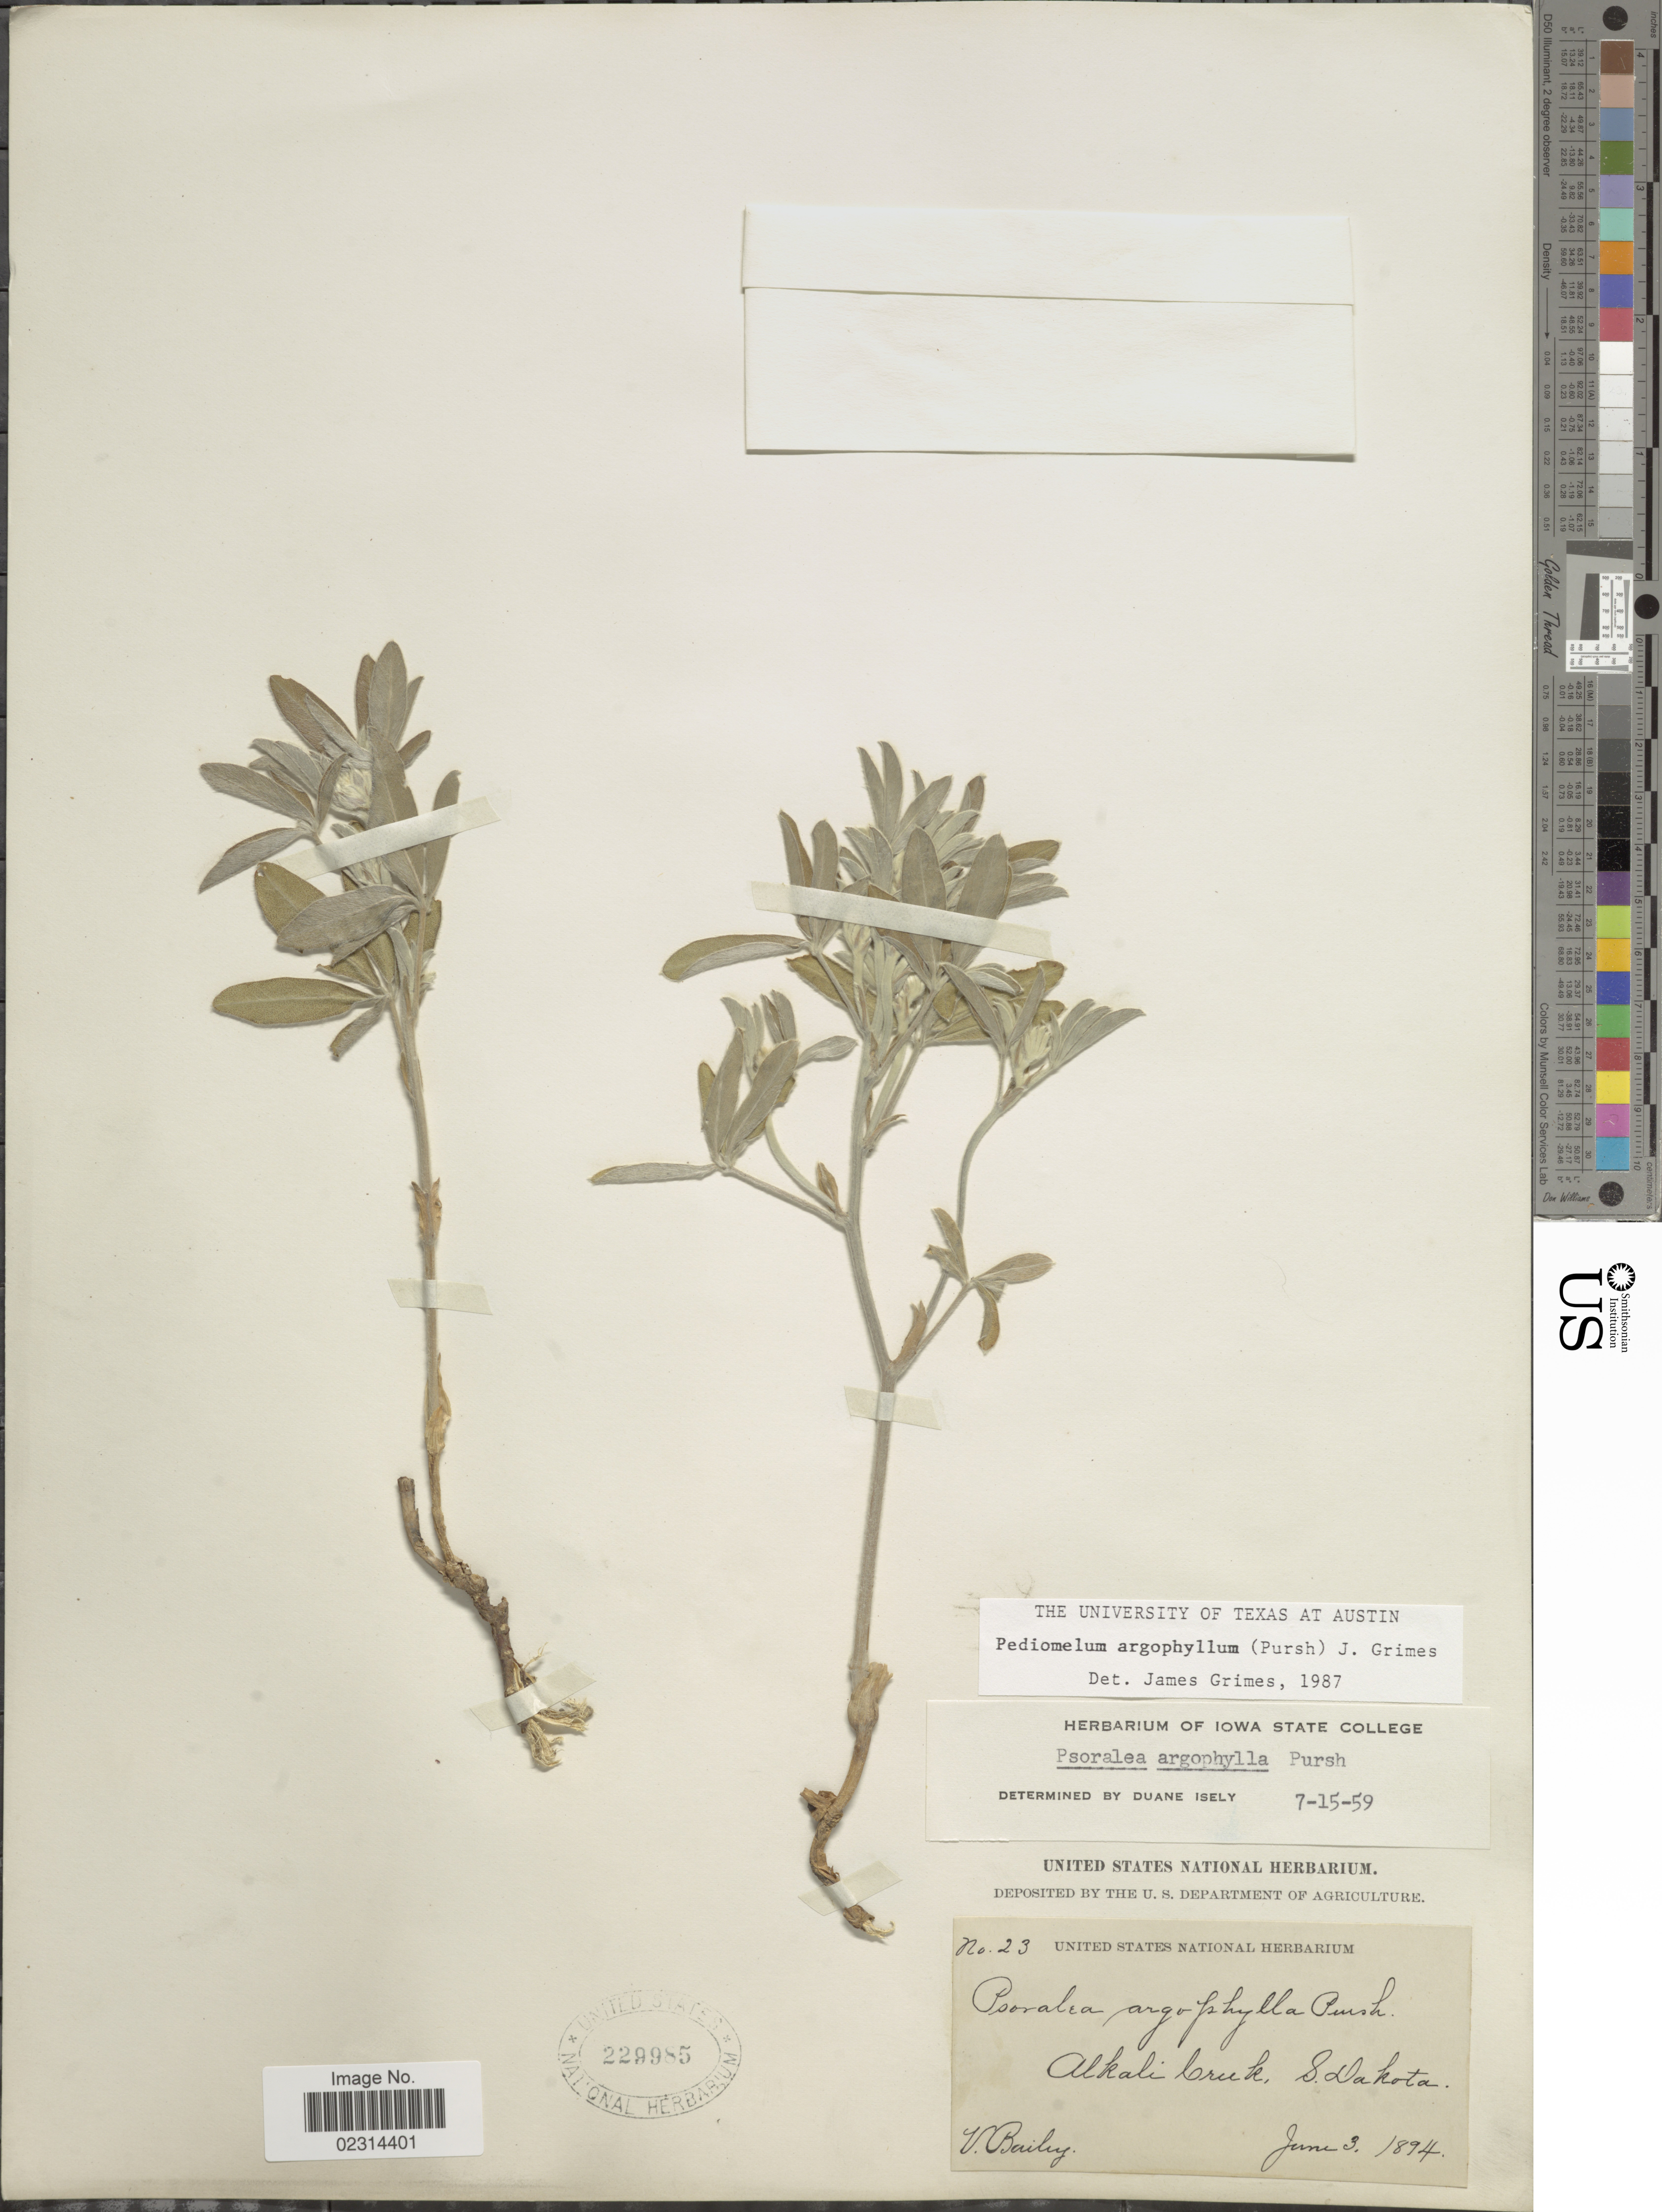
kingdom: Plantae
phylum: Tracheophyta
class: Magnoliopsida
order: Fabales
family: Fabaceae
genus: Pediomelum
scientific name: Pediomelum argophyllum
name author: (Pursh) J.W. Grimes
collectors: V. L. Bailey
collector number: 23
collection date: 1894-06-03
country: United States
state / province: South Dakota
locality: Alkali Creek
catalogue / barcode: US 229985